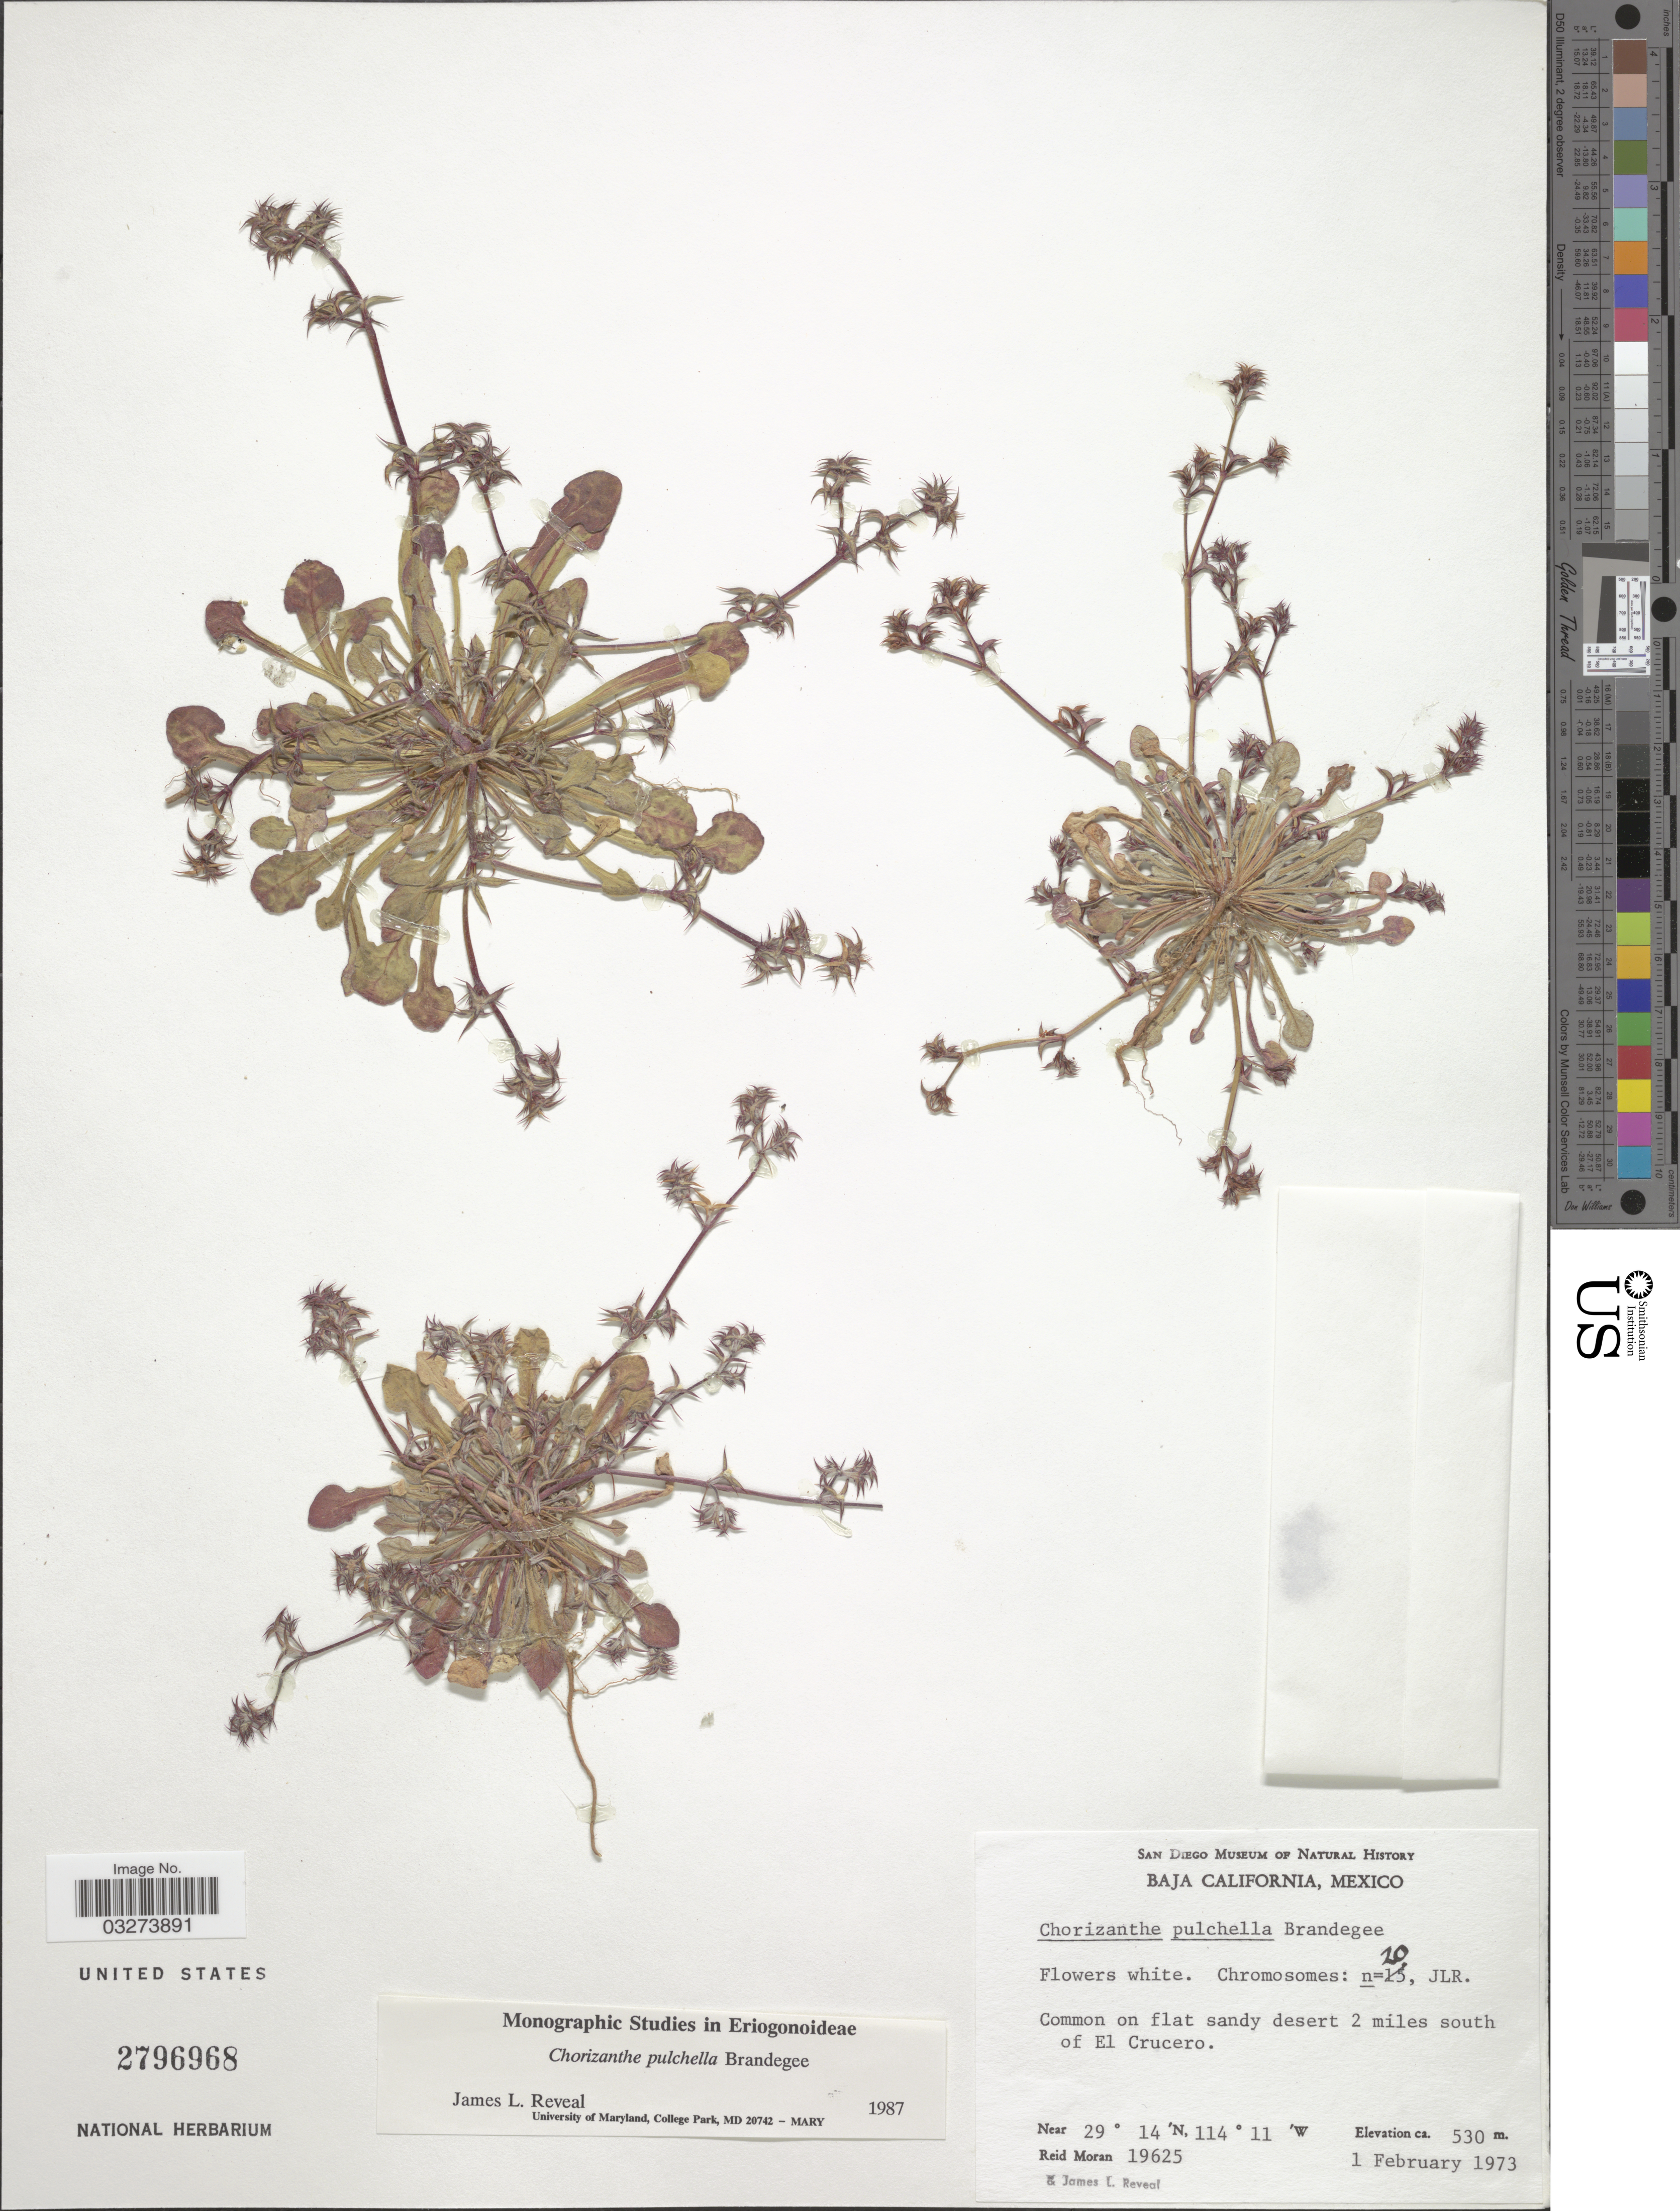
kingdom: Plantae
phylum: Tracheophyta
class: Magnoliopsida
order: Caryophyllales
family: Polygonaceae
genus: Chorizanthe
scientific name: Chorizanthe pulchella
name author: Brandegee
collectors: R. Moran & J. L. Reveal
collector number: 19625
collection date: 1973-02-01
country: Mexico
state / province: Baja California Norte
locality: Common on flat sandy desert 2 miles south of El Crucero.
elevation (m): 530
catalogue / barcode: US 2796968